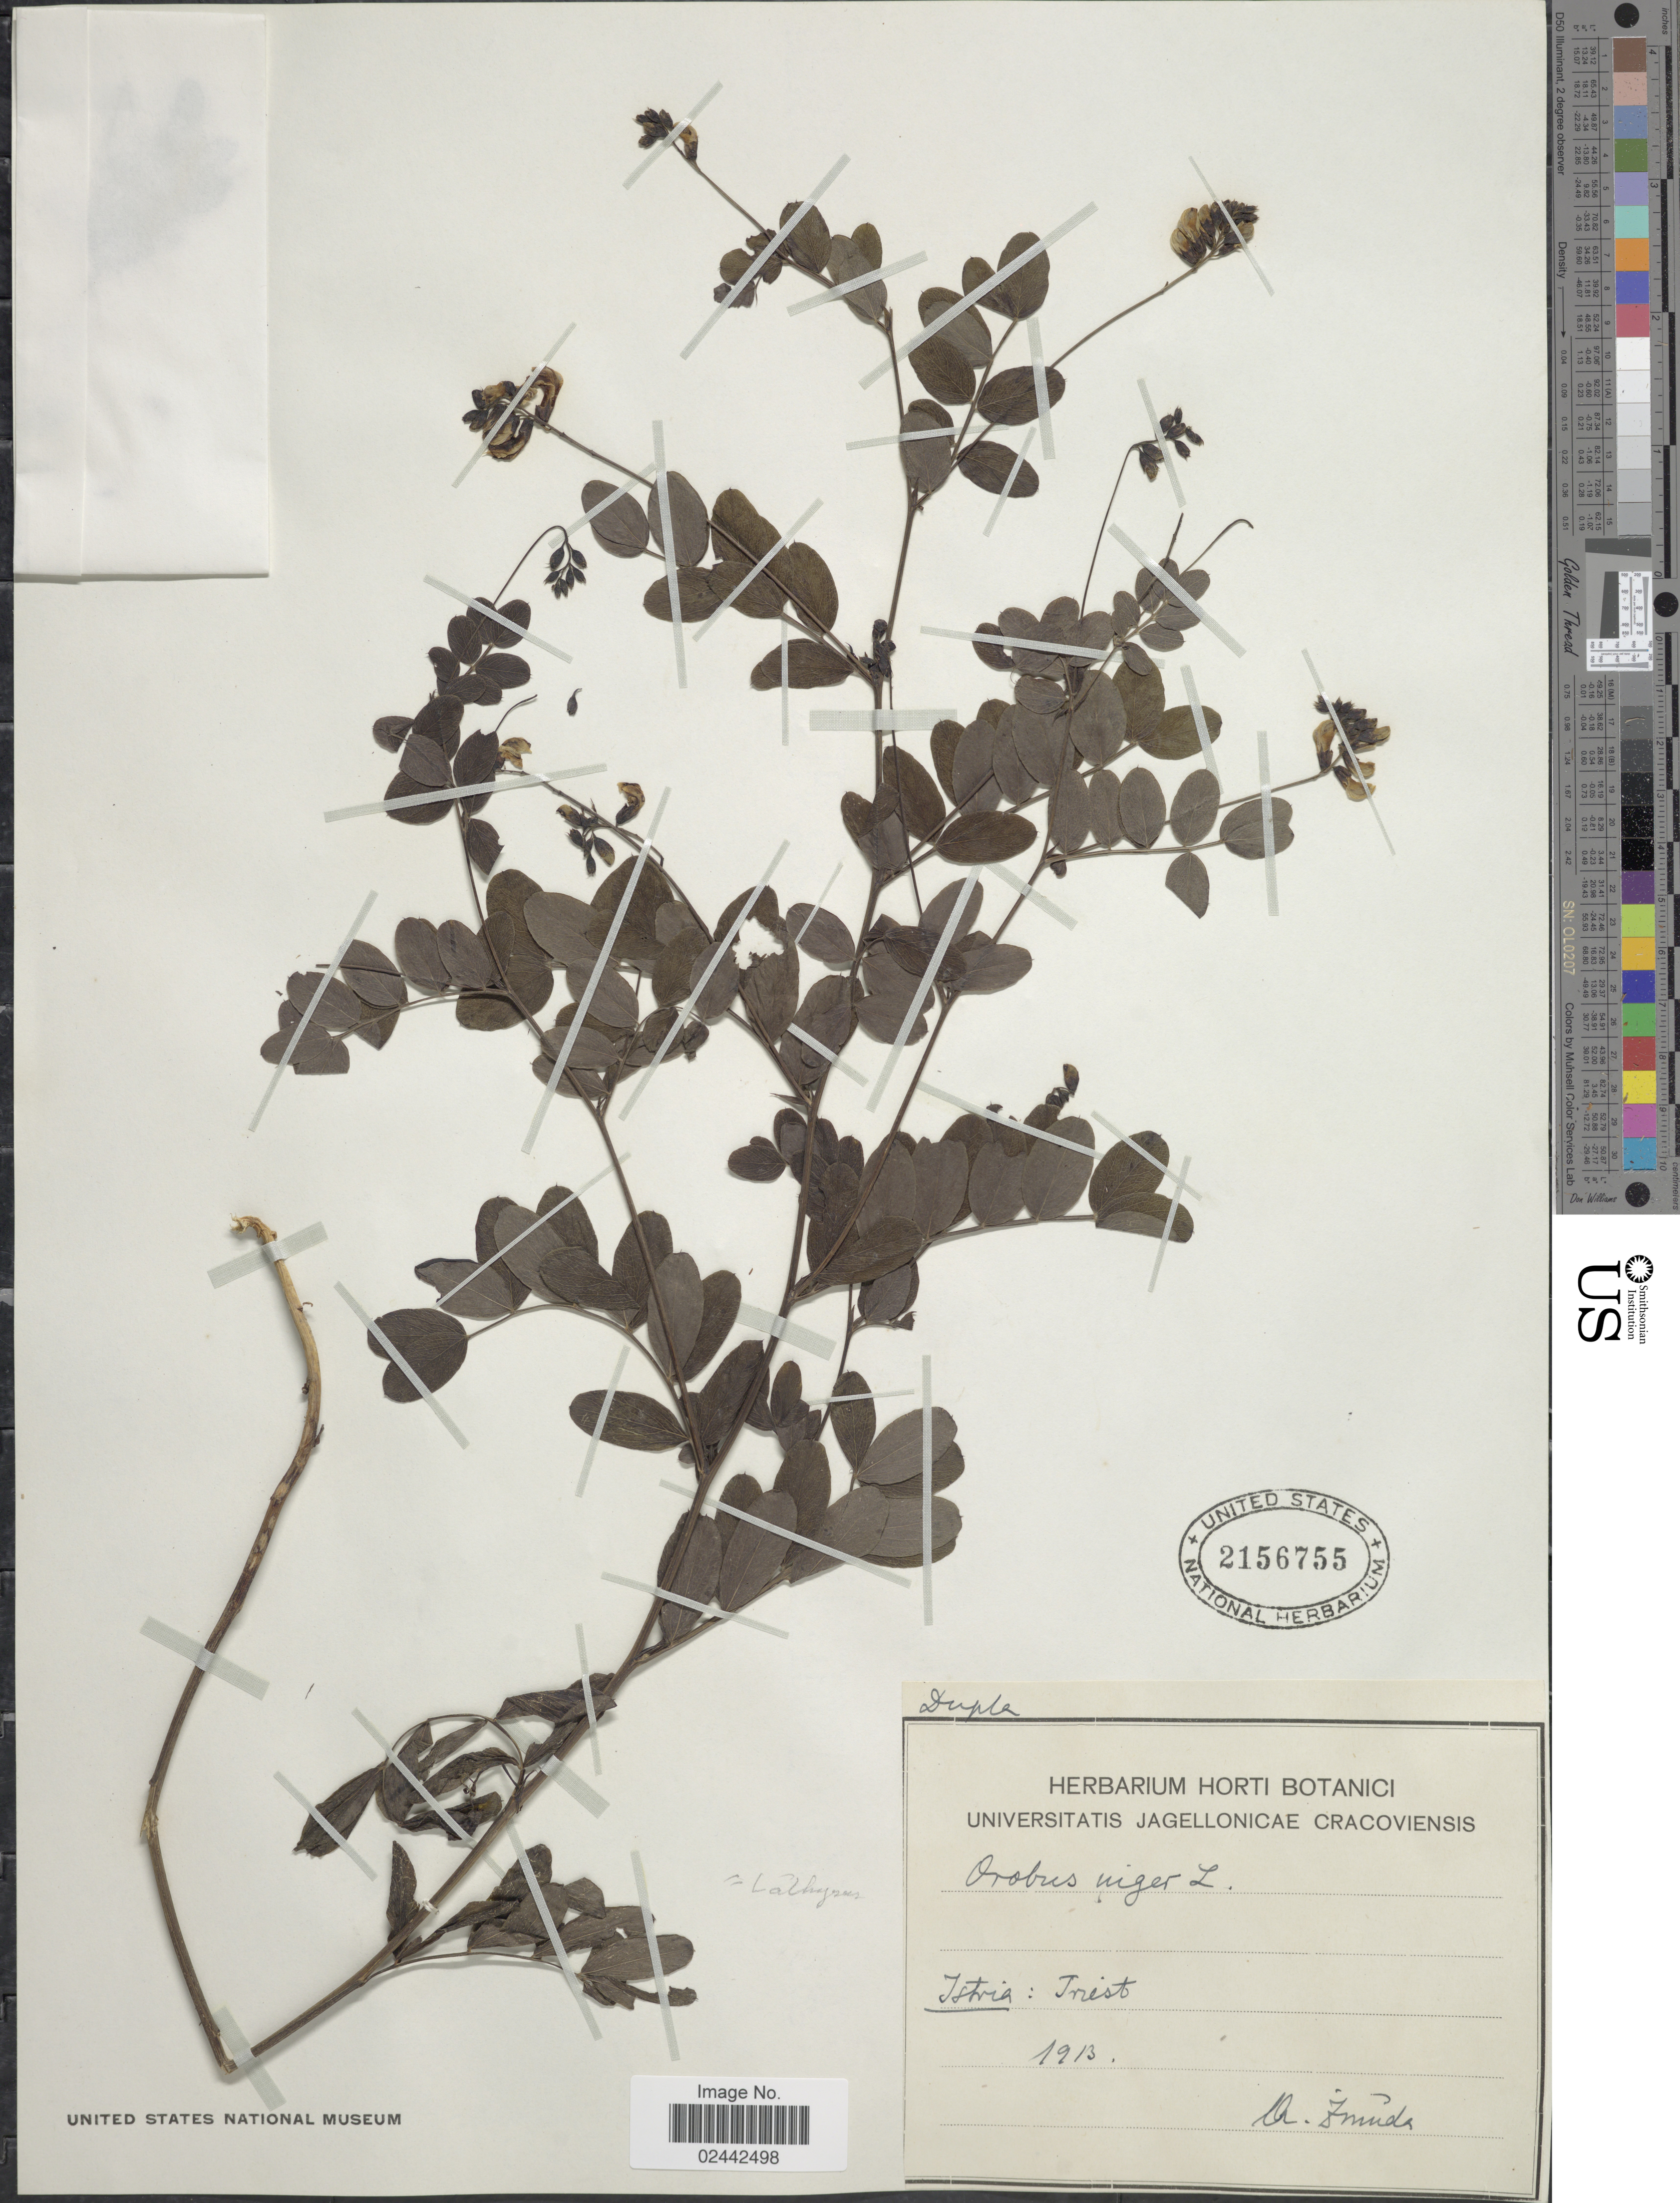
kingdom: Plantae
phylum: Tracheophyta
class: Magnoliopsida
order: Fabales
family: Fabaceae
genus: Lathyrus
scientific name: Lathyrus niger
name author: (L.) Bernh.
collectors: A. Zmuda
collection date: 1913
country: Italy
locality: Istria: Triest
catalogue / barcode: US 2156755